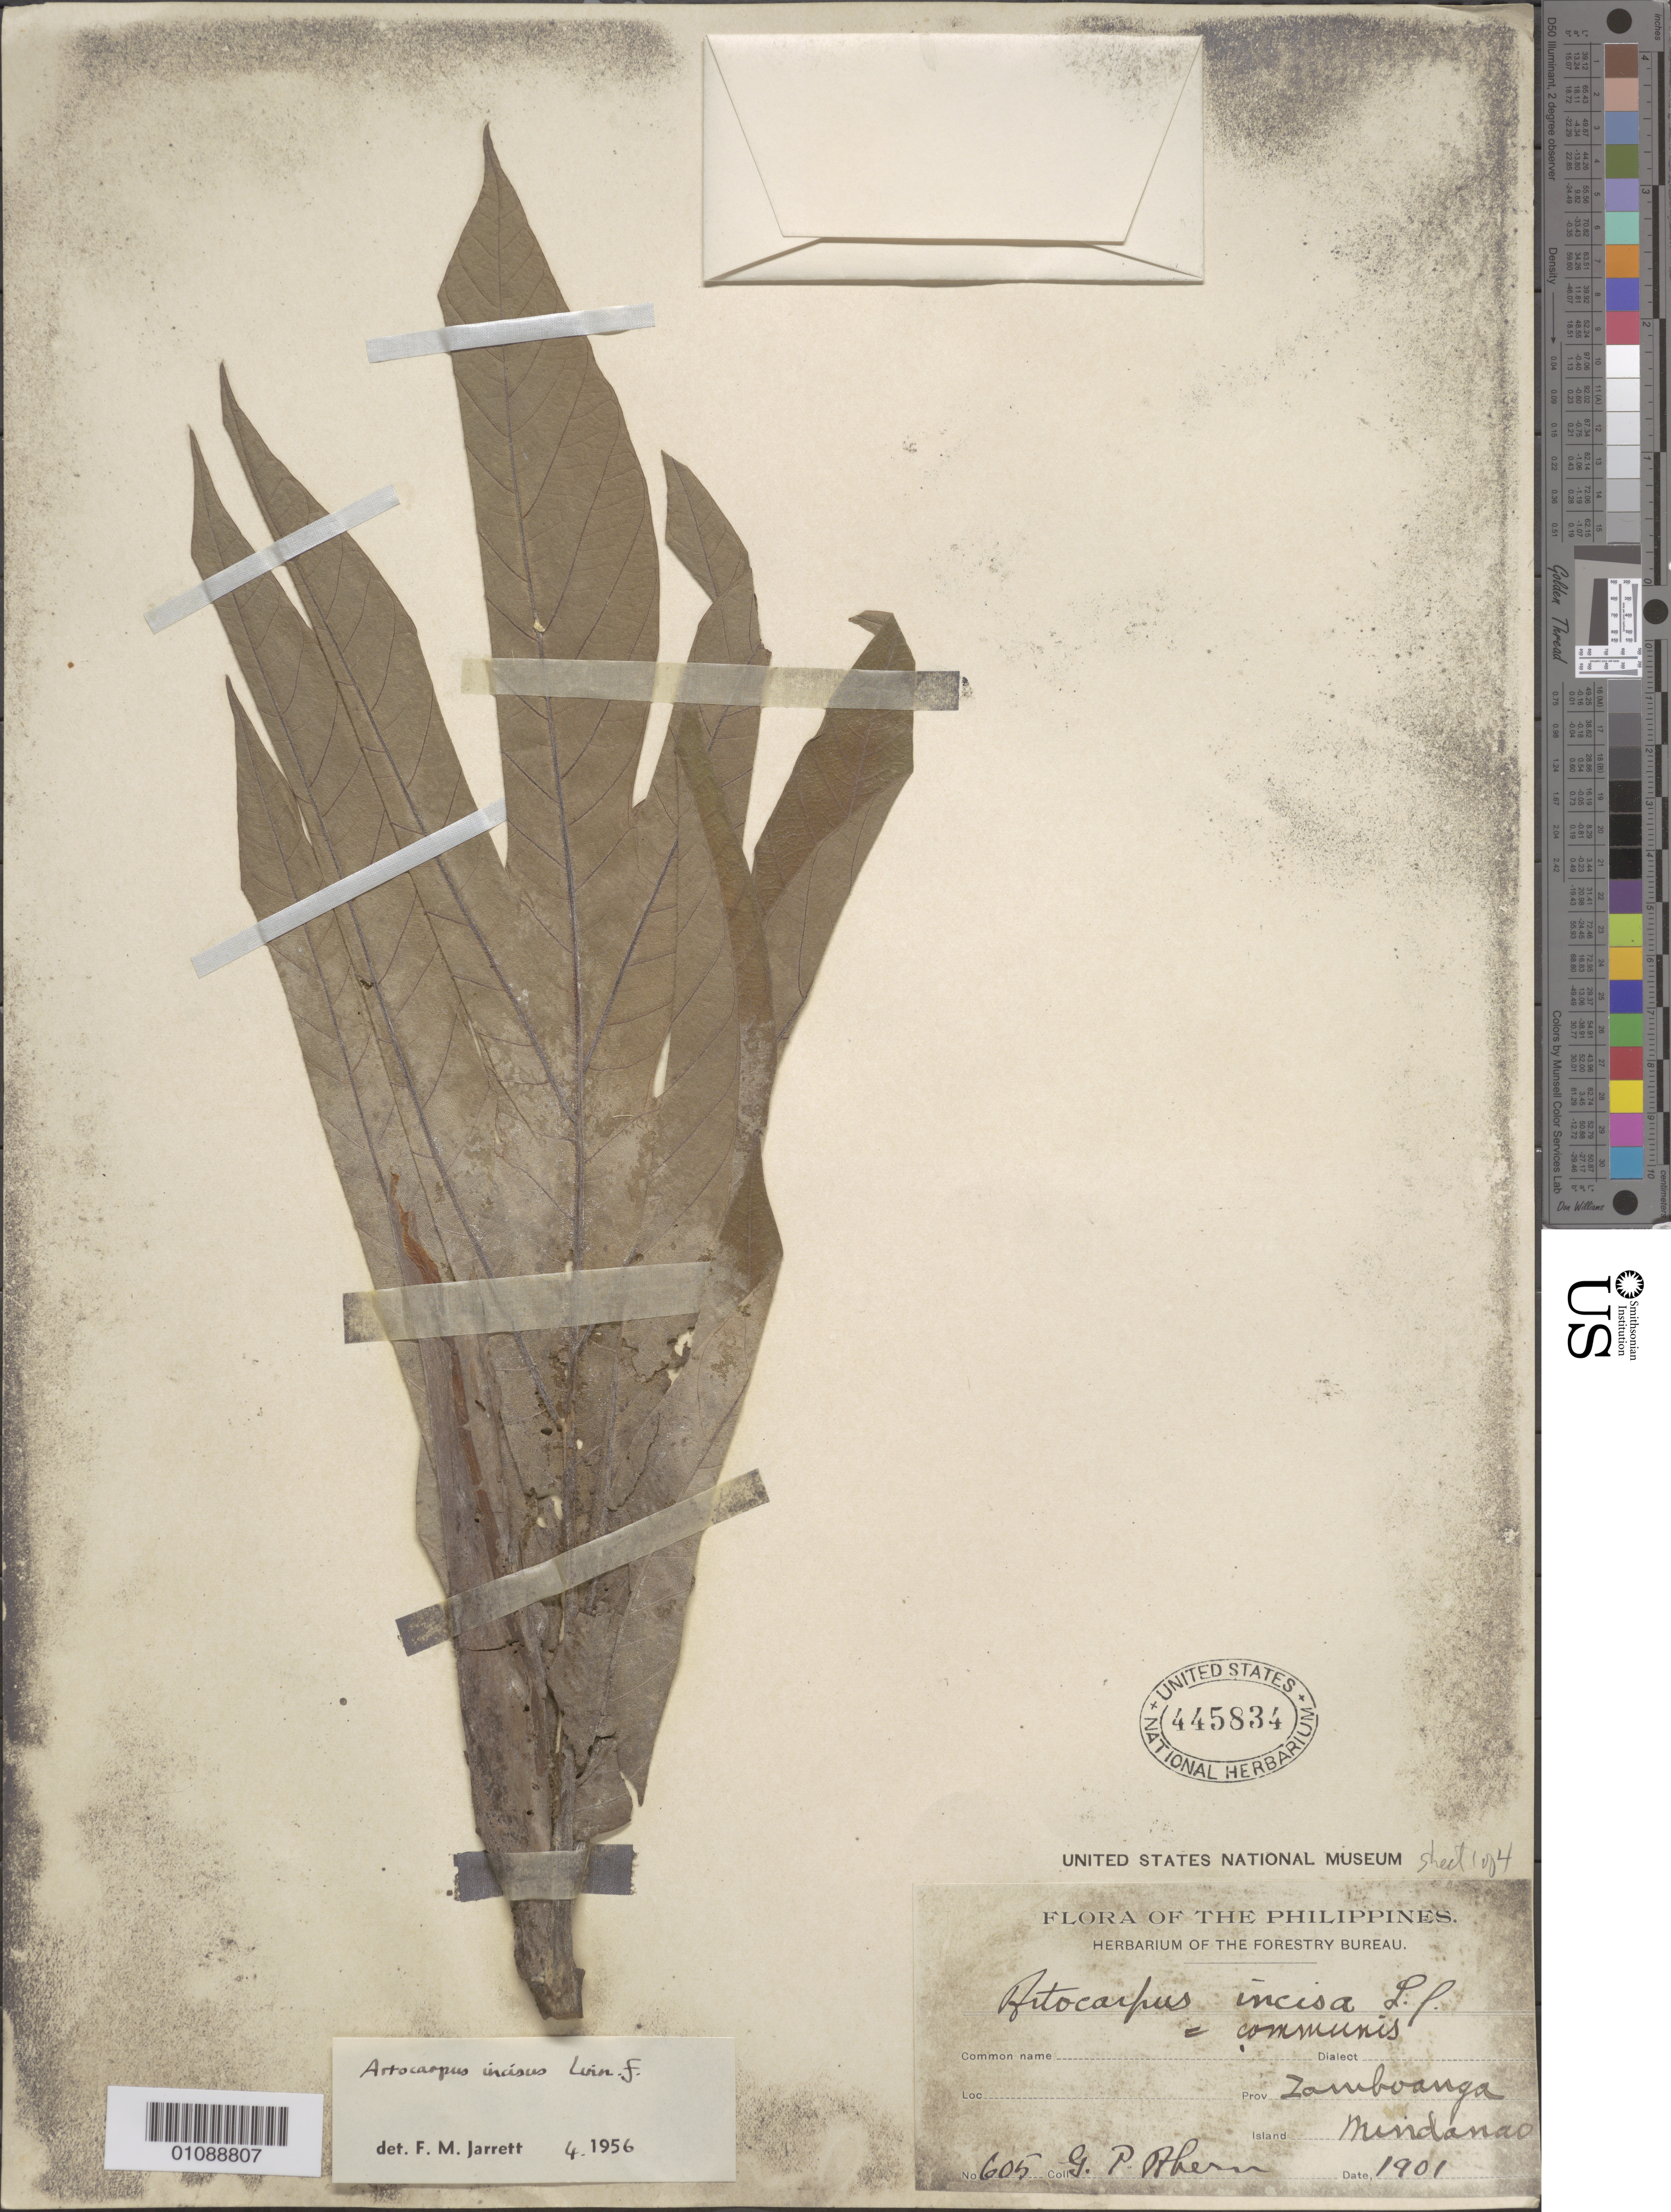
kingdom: Plantae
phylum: Tracheophyta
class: Magnoliopsida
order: Rosales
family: Moraceae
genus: Artocarpus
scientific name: Artocarpus altilis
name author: (Parkinson) Fosberg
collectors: G. Ahern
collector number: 605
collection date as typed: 1901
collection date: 1901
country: Philippines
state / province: Zamboanga Peninsula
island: Mindanao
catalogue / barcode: US 445834